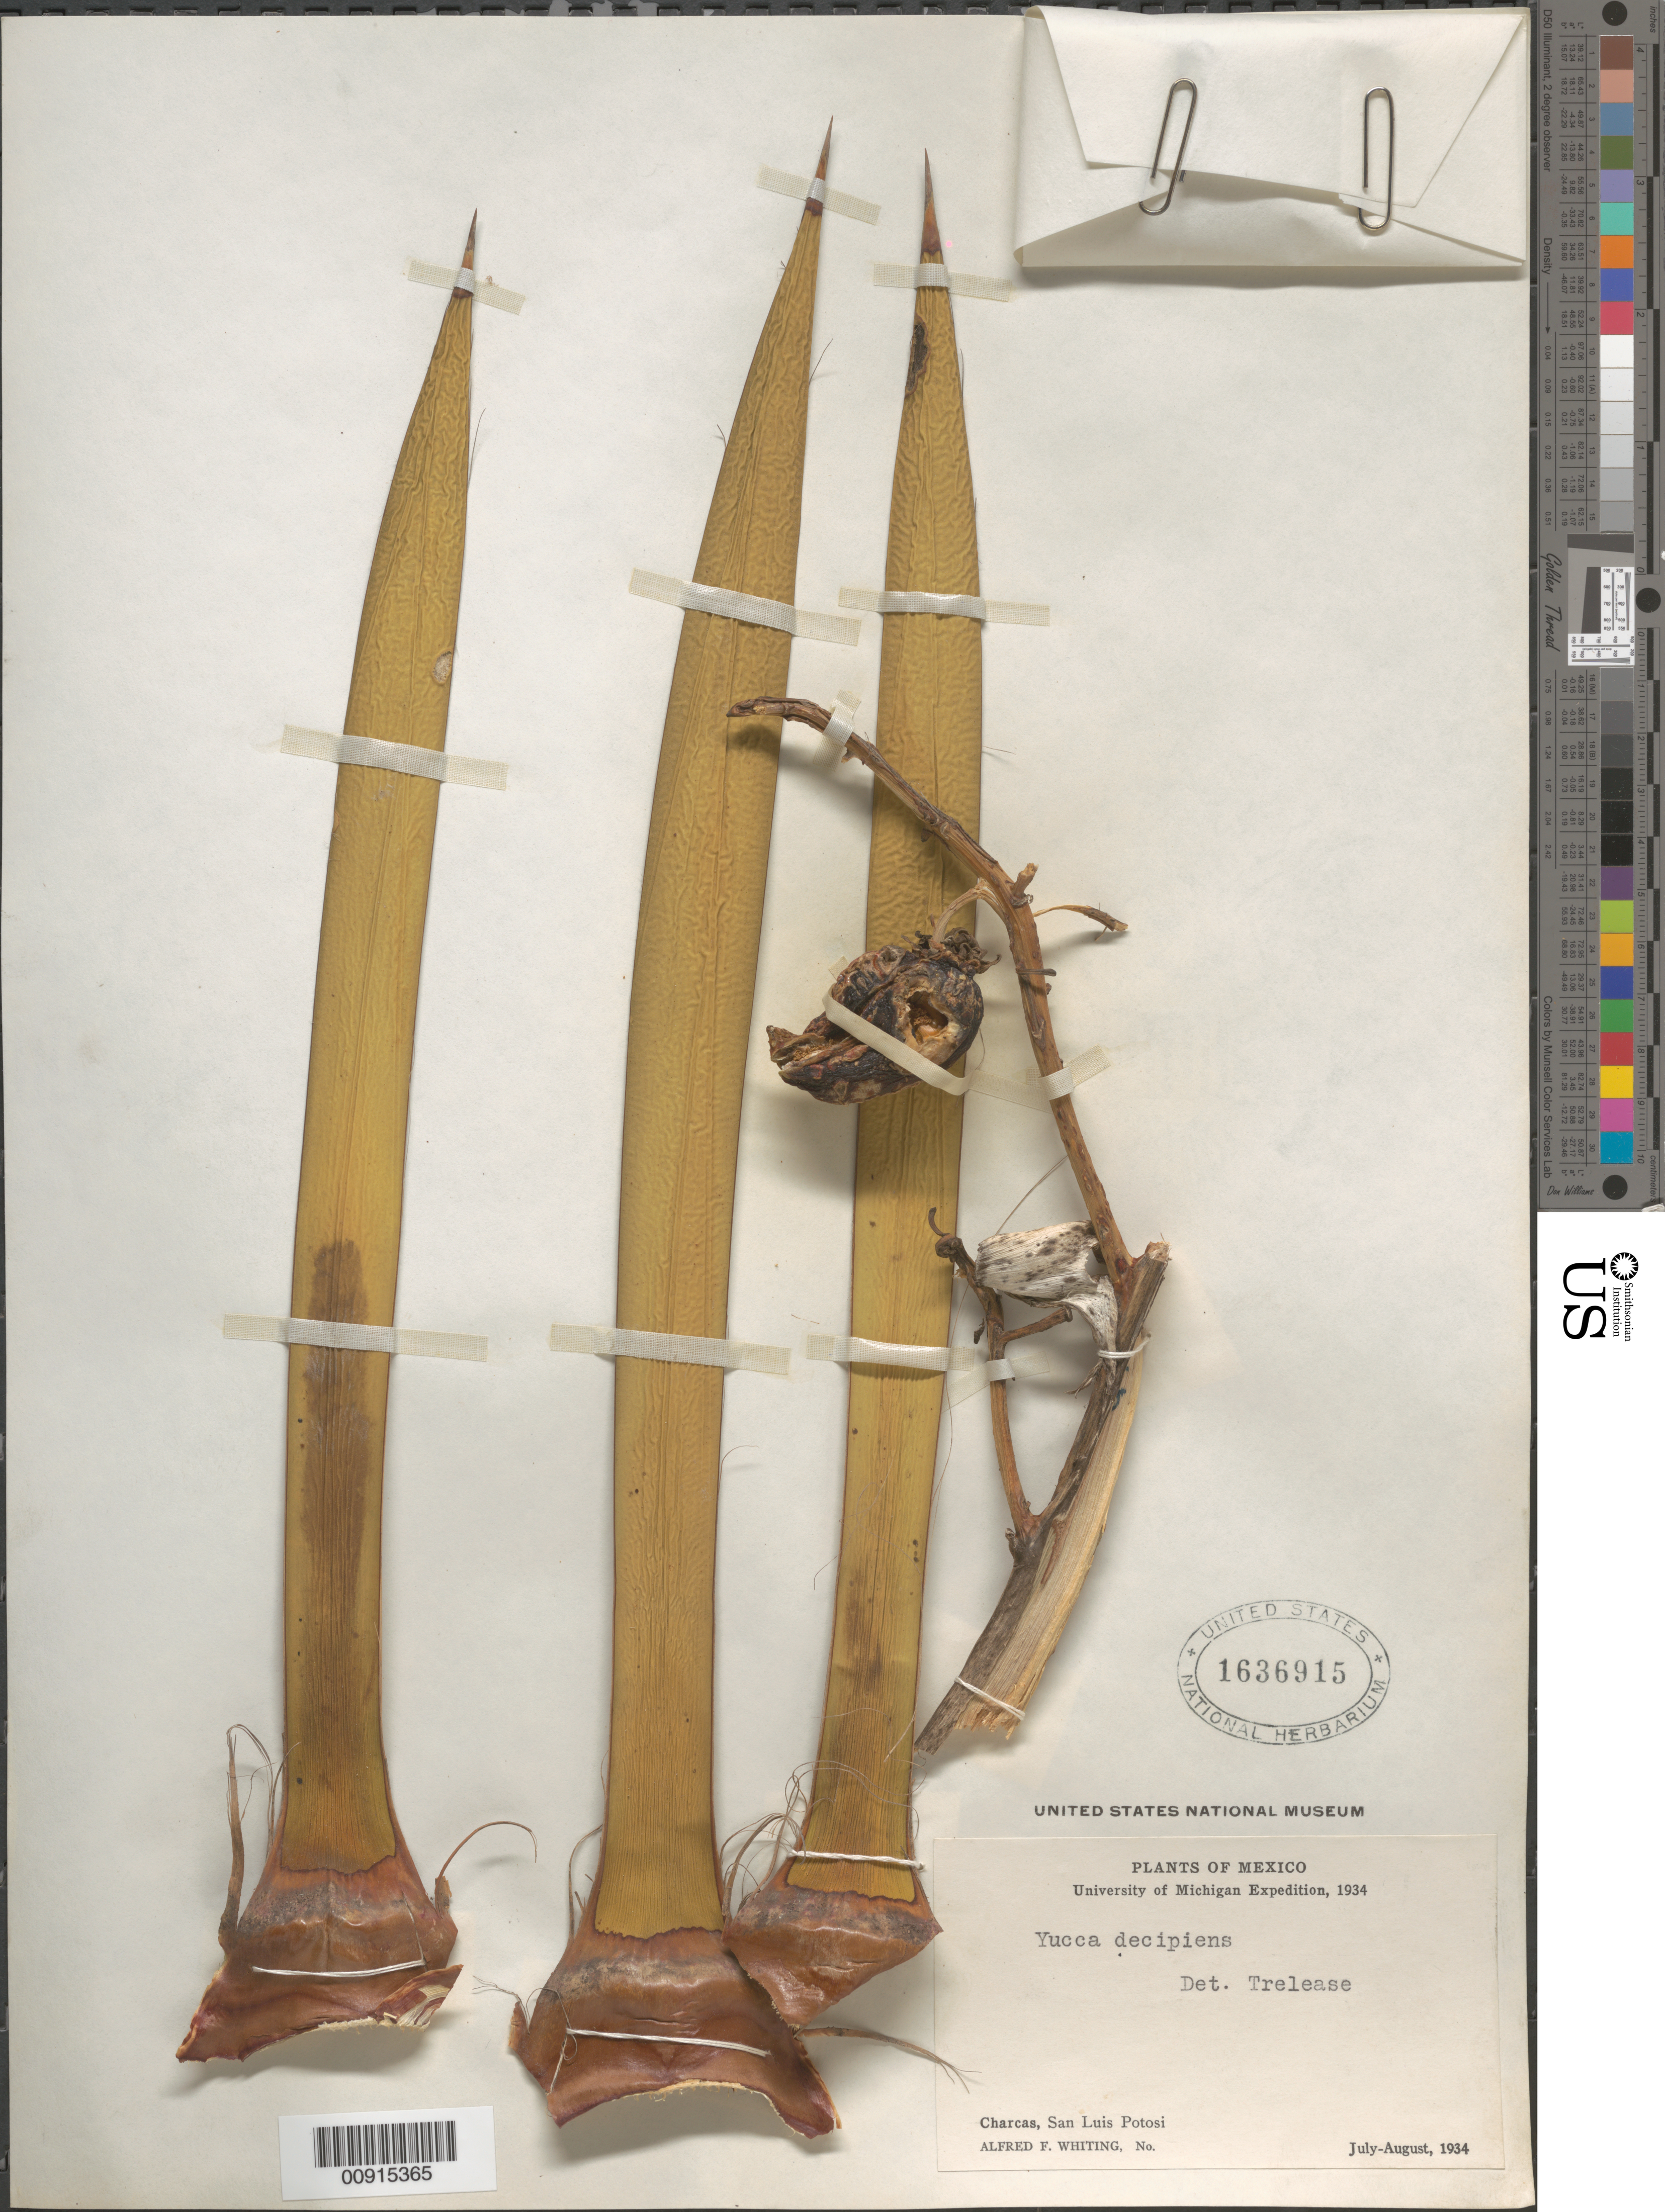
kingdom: Plantae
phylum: Tracheophyta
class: Liliopsida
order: Asparagales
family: Asparagaceae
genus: Yucca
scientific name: Yucca decipiens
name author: Trel.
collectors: A. F. Whiting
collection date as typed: Jul 1934 to -- Aug 1934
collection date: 1934-07/1934-08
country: Mexico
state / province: San Luis Potosí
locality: Charcas, San Luis Potosí.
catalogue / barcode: US 1636915